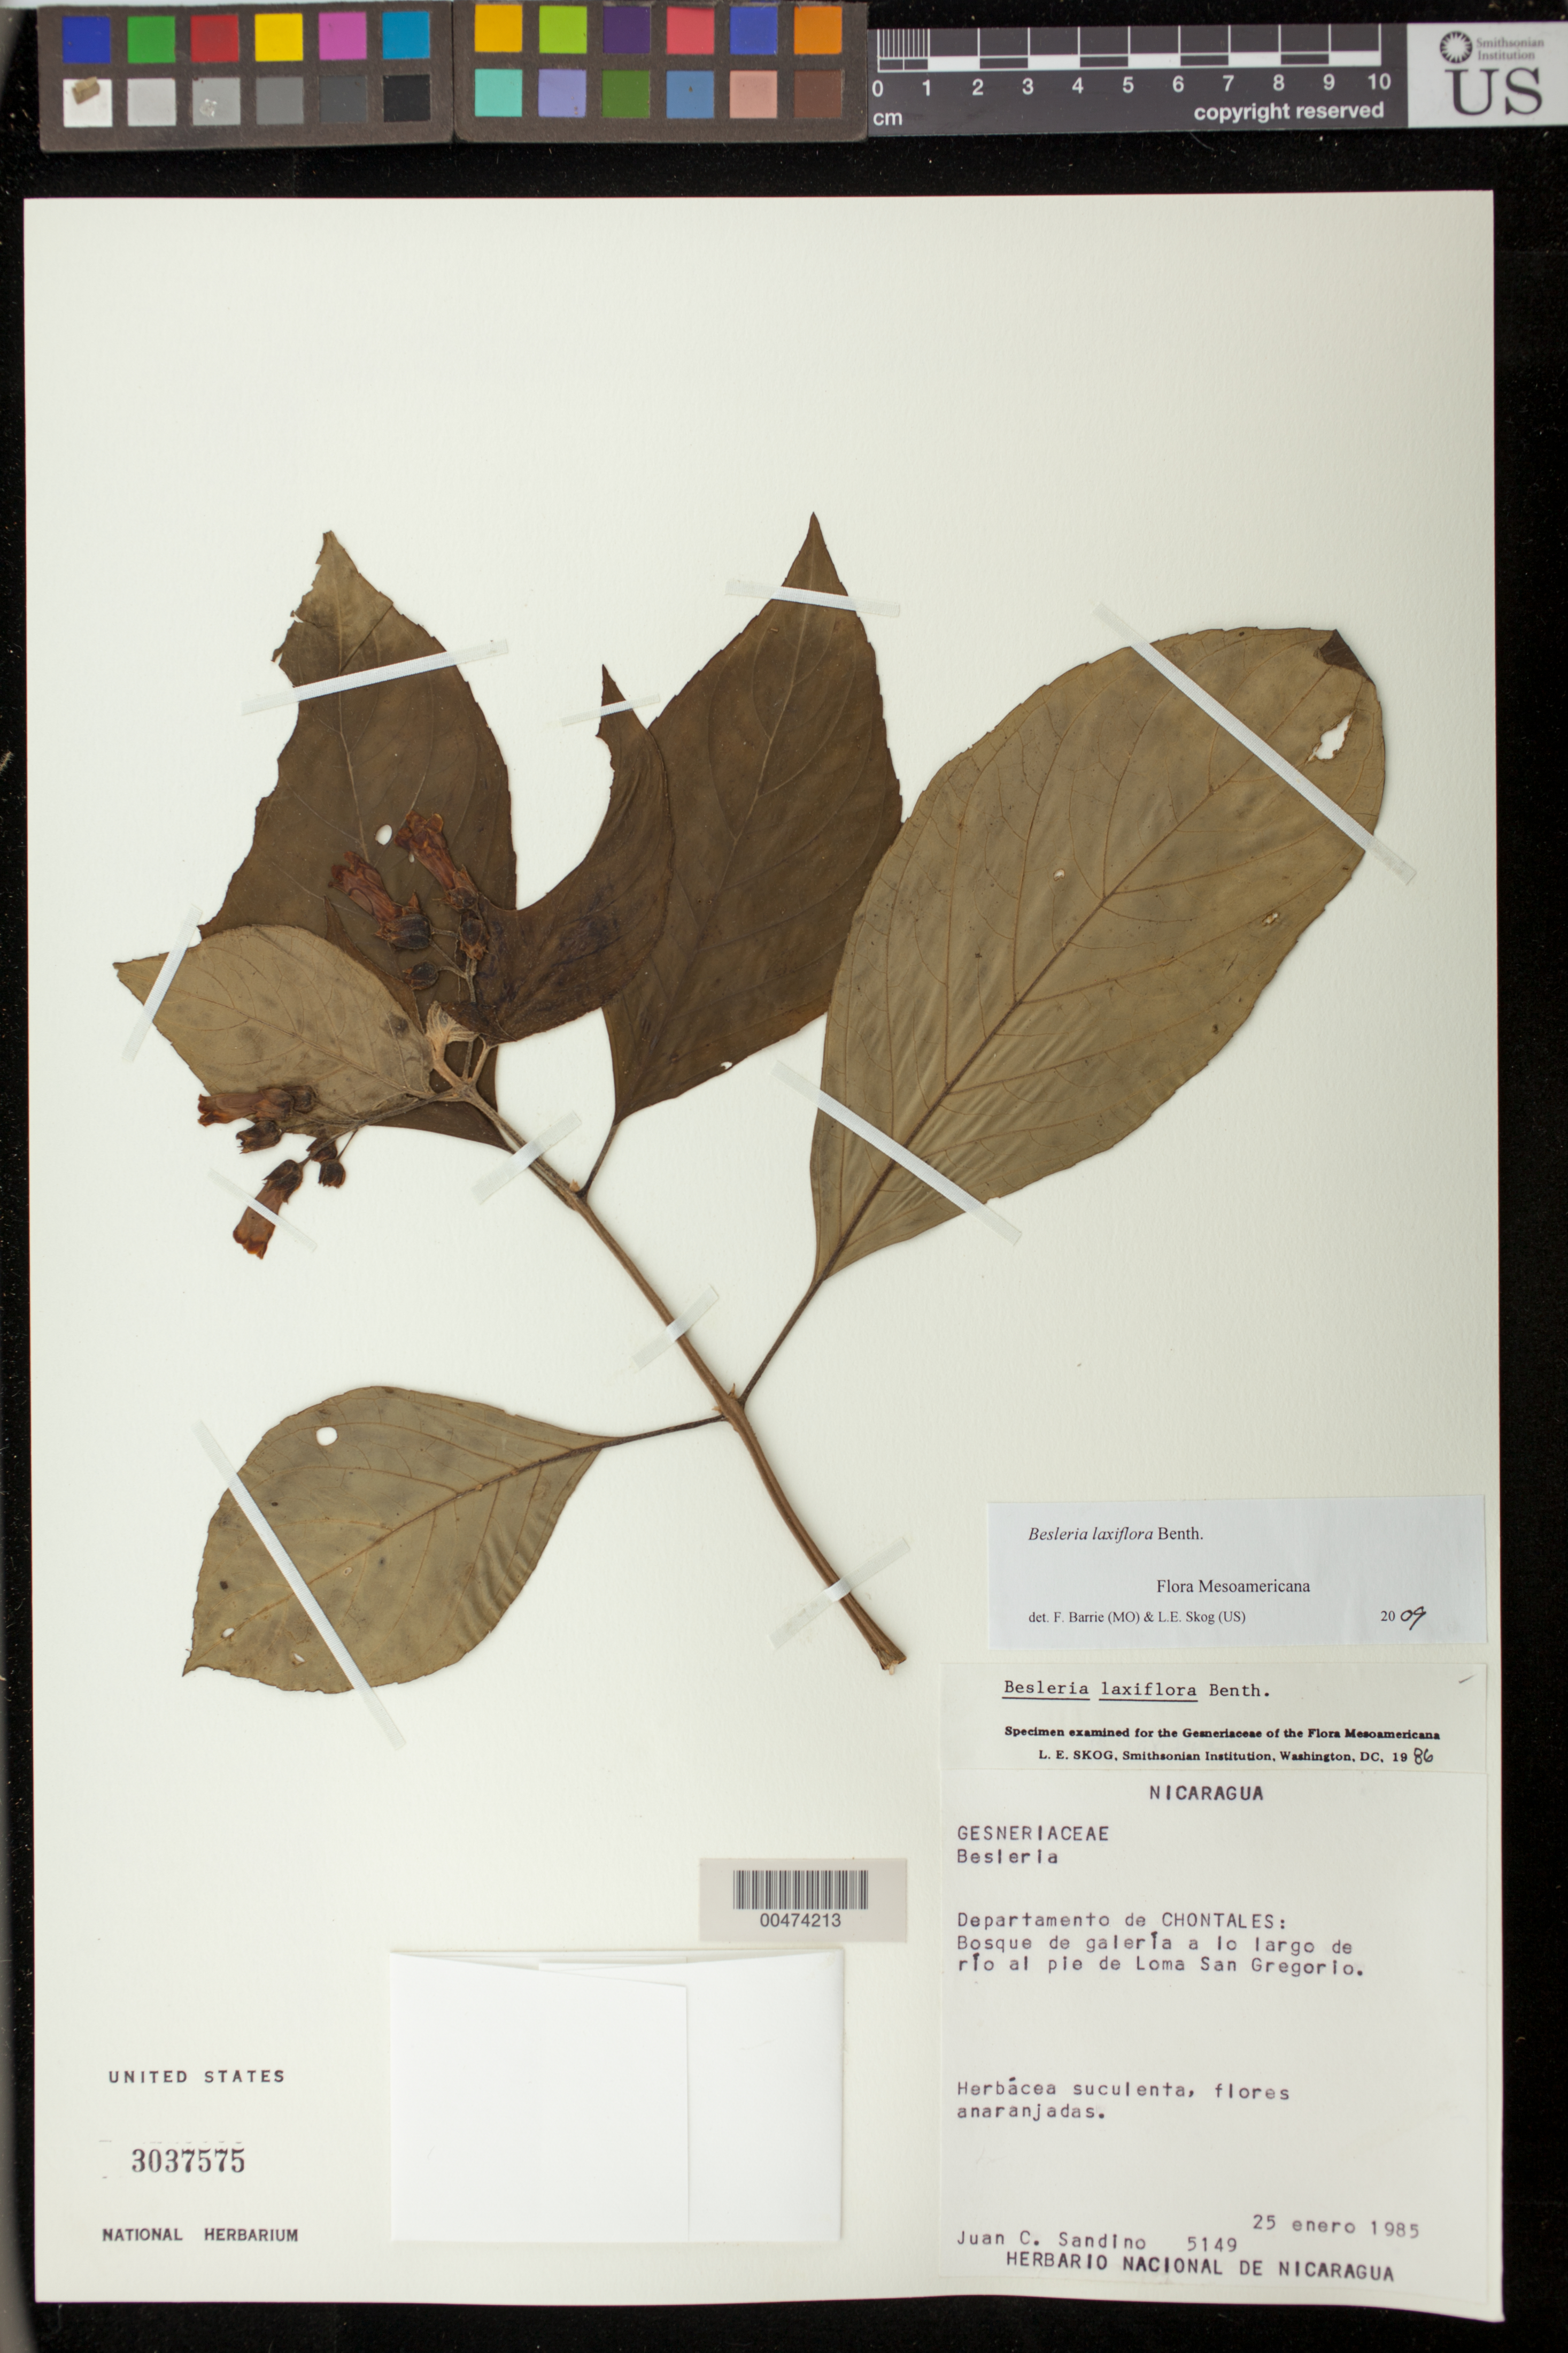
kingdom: Plantae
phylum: Tracheophyta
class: Magnoliopsida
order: Lamiales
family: Gesneriaceae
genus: Besleria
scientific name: Besleria laxiflora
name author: Benth.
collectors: J. Sandino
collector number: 5149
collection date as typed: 25 Jan 1985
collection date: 1985-01-25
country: Nicaragua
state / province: Chontales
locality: Loma San Gregorio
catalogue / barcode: US 3037575